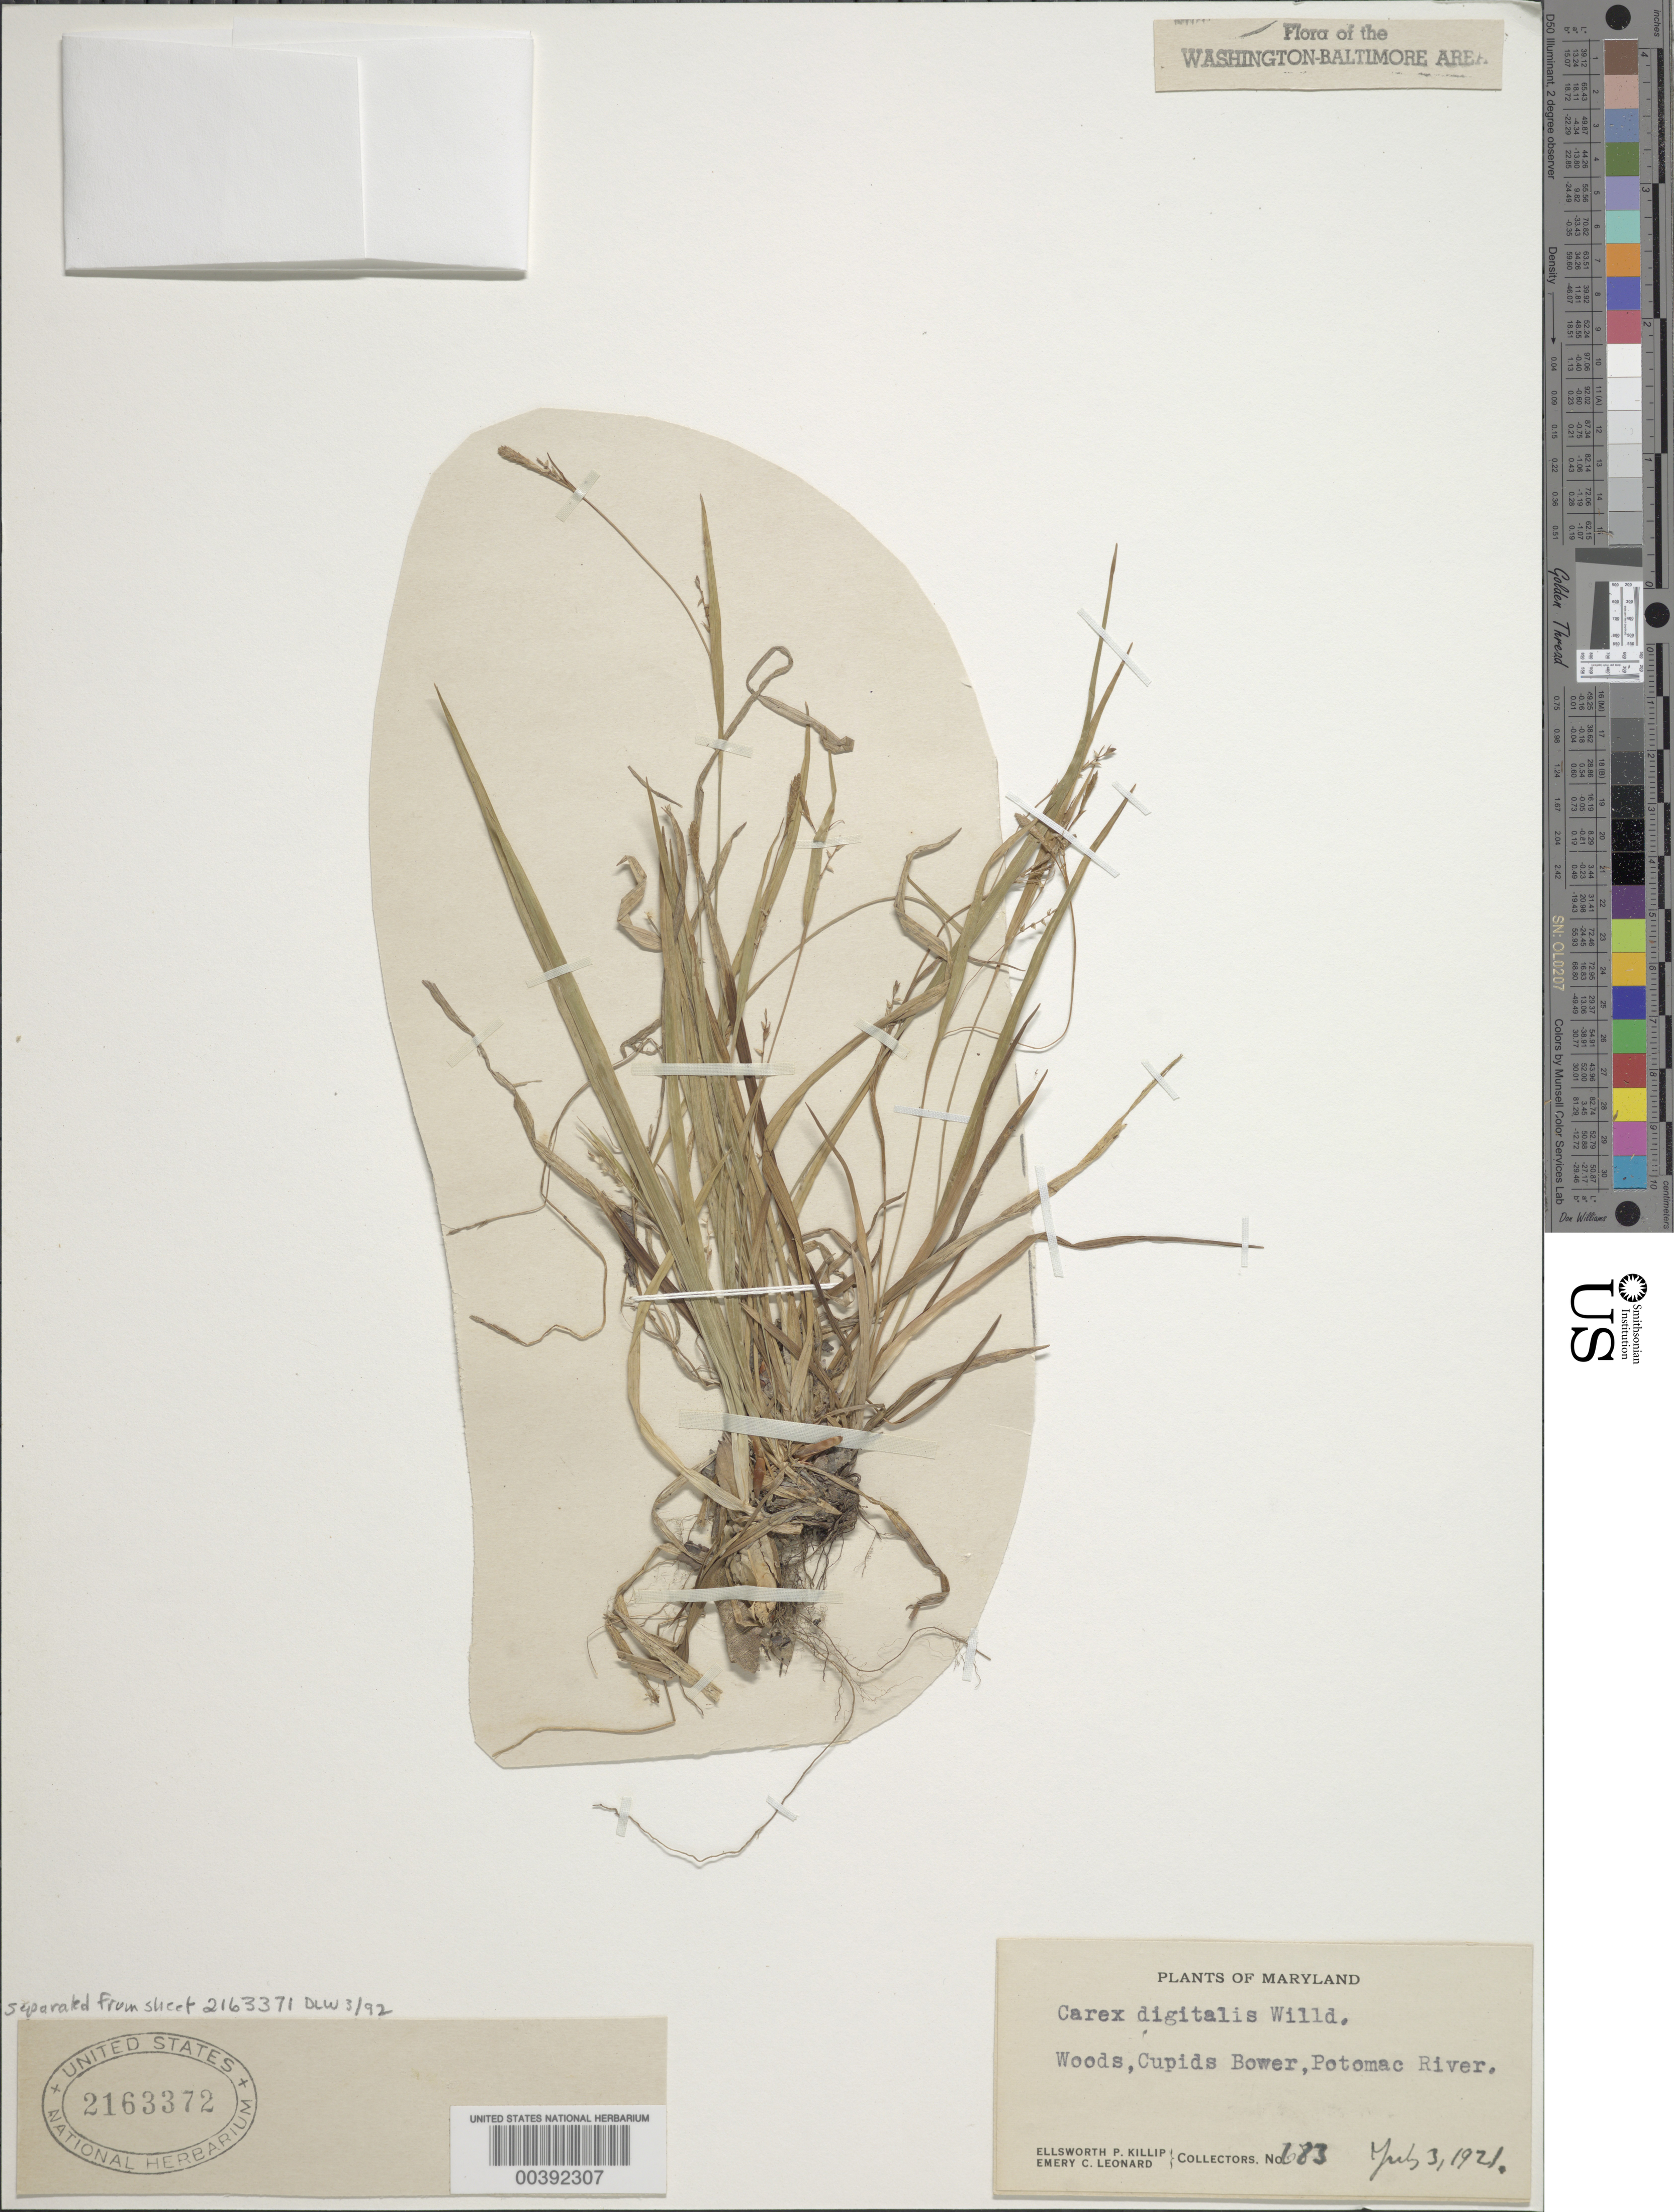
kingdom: Plantae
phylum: Tracheophyta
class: Liliopsida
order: Poales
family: Cyperaceae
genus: Carex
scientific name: Carex digitalis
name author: Willd.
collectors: E. P. Killip & E. C. Leonard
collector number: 683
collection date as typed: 03 Jul 1921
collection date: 1921-07-03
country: United States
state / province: Maryland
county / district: Montgomery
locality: Cupids Bower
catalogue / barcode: US 2163372